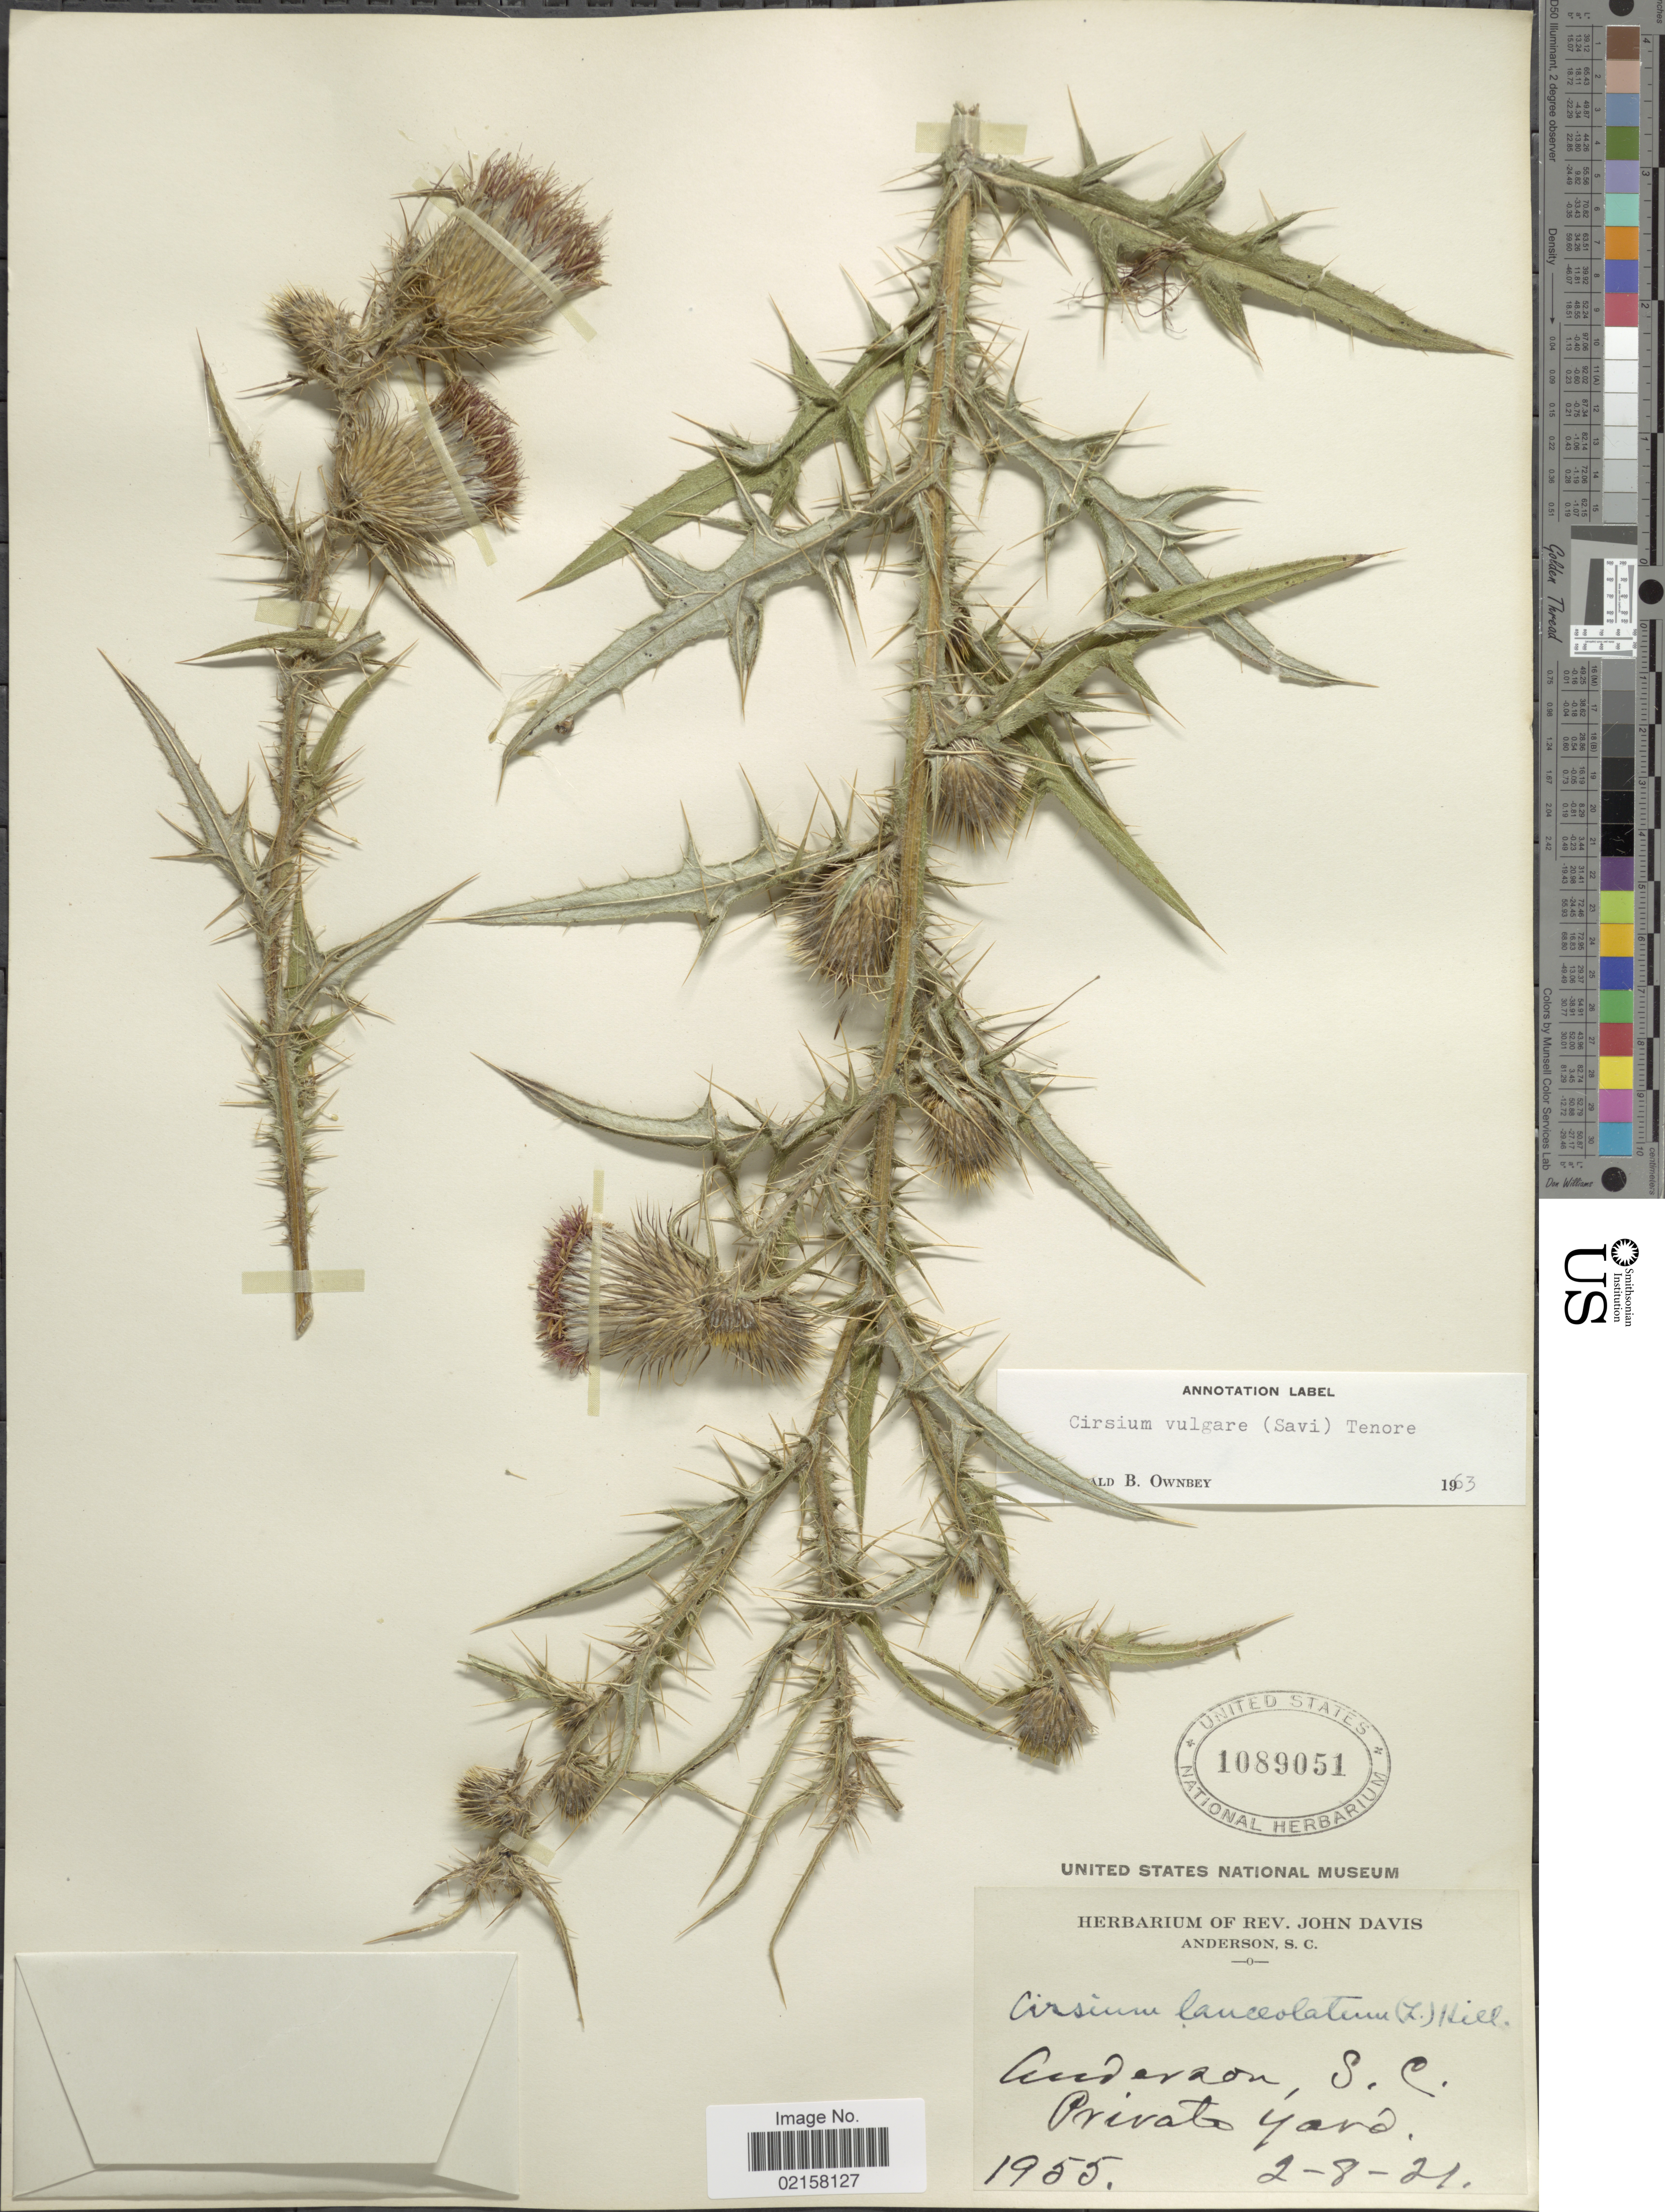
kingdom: Plantae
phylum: Tracheophyta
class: Magnoliopsida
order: Asterales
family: Asteraceae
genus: Cirsium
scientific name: Cirsium vulgare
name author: (Savi) Ten.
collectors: ex herb. Rev. John Davis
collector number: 1955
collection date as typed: Transcribed d/m/y: 8/2/21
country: United States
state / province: South Carolina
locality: Anderson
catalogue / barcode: US 1089051